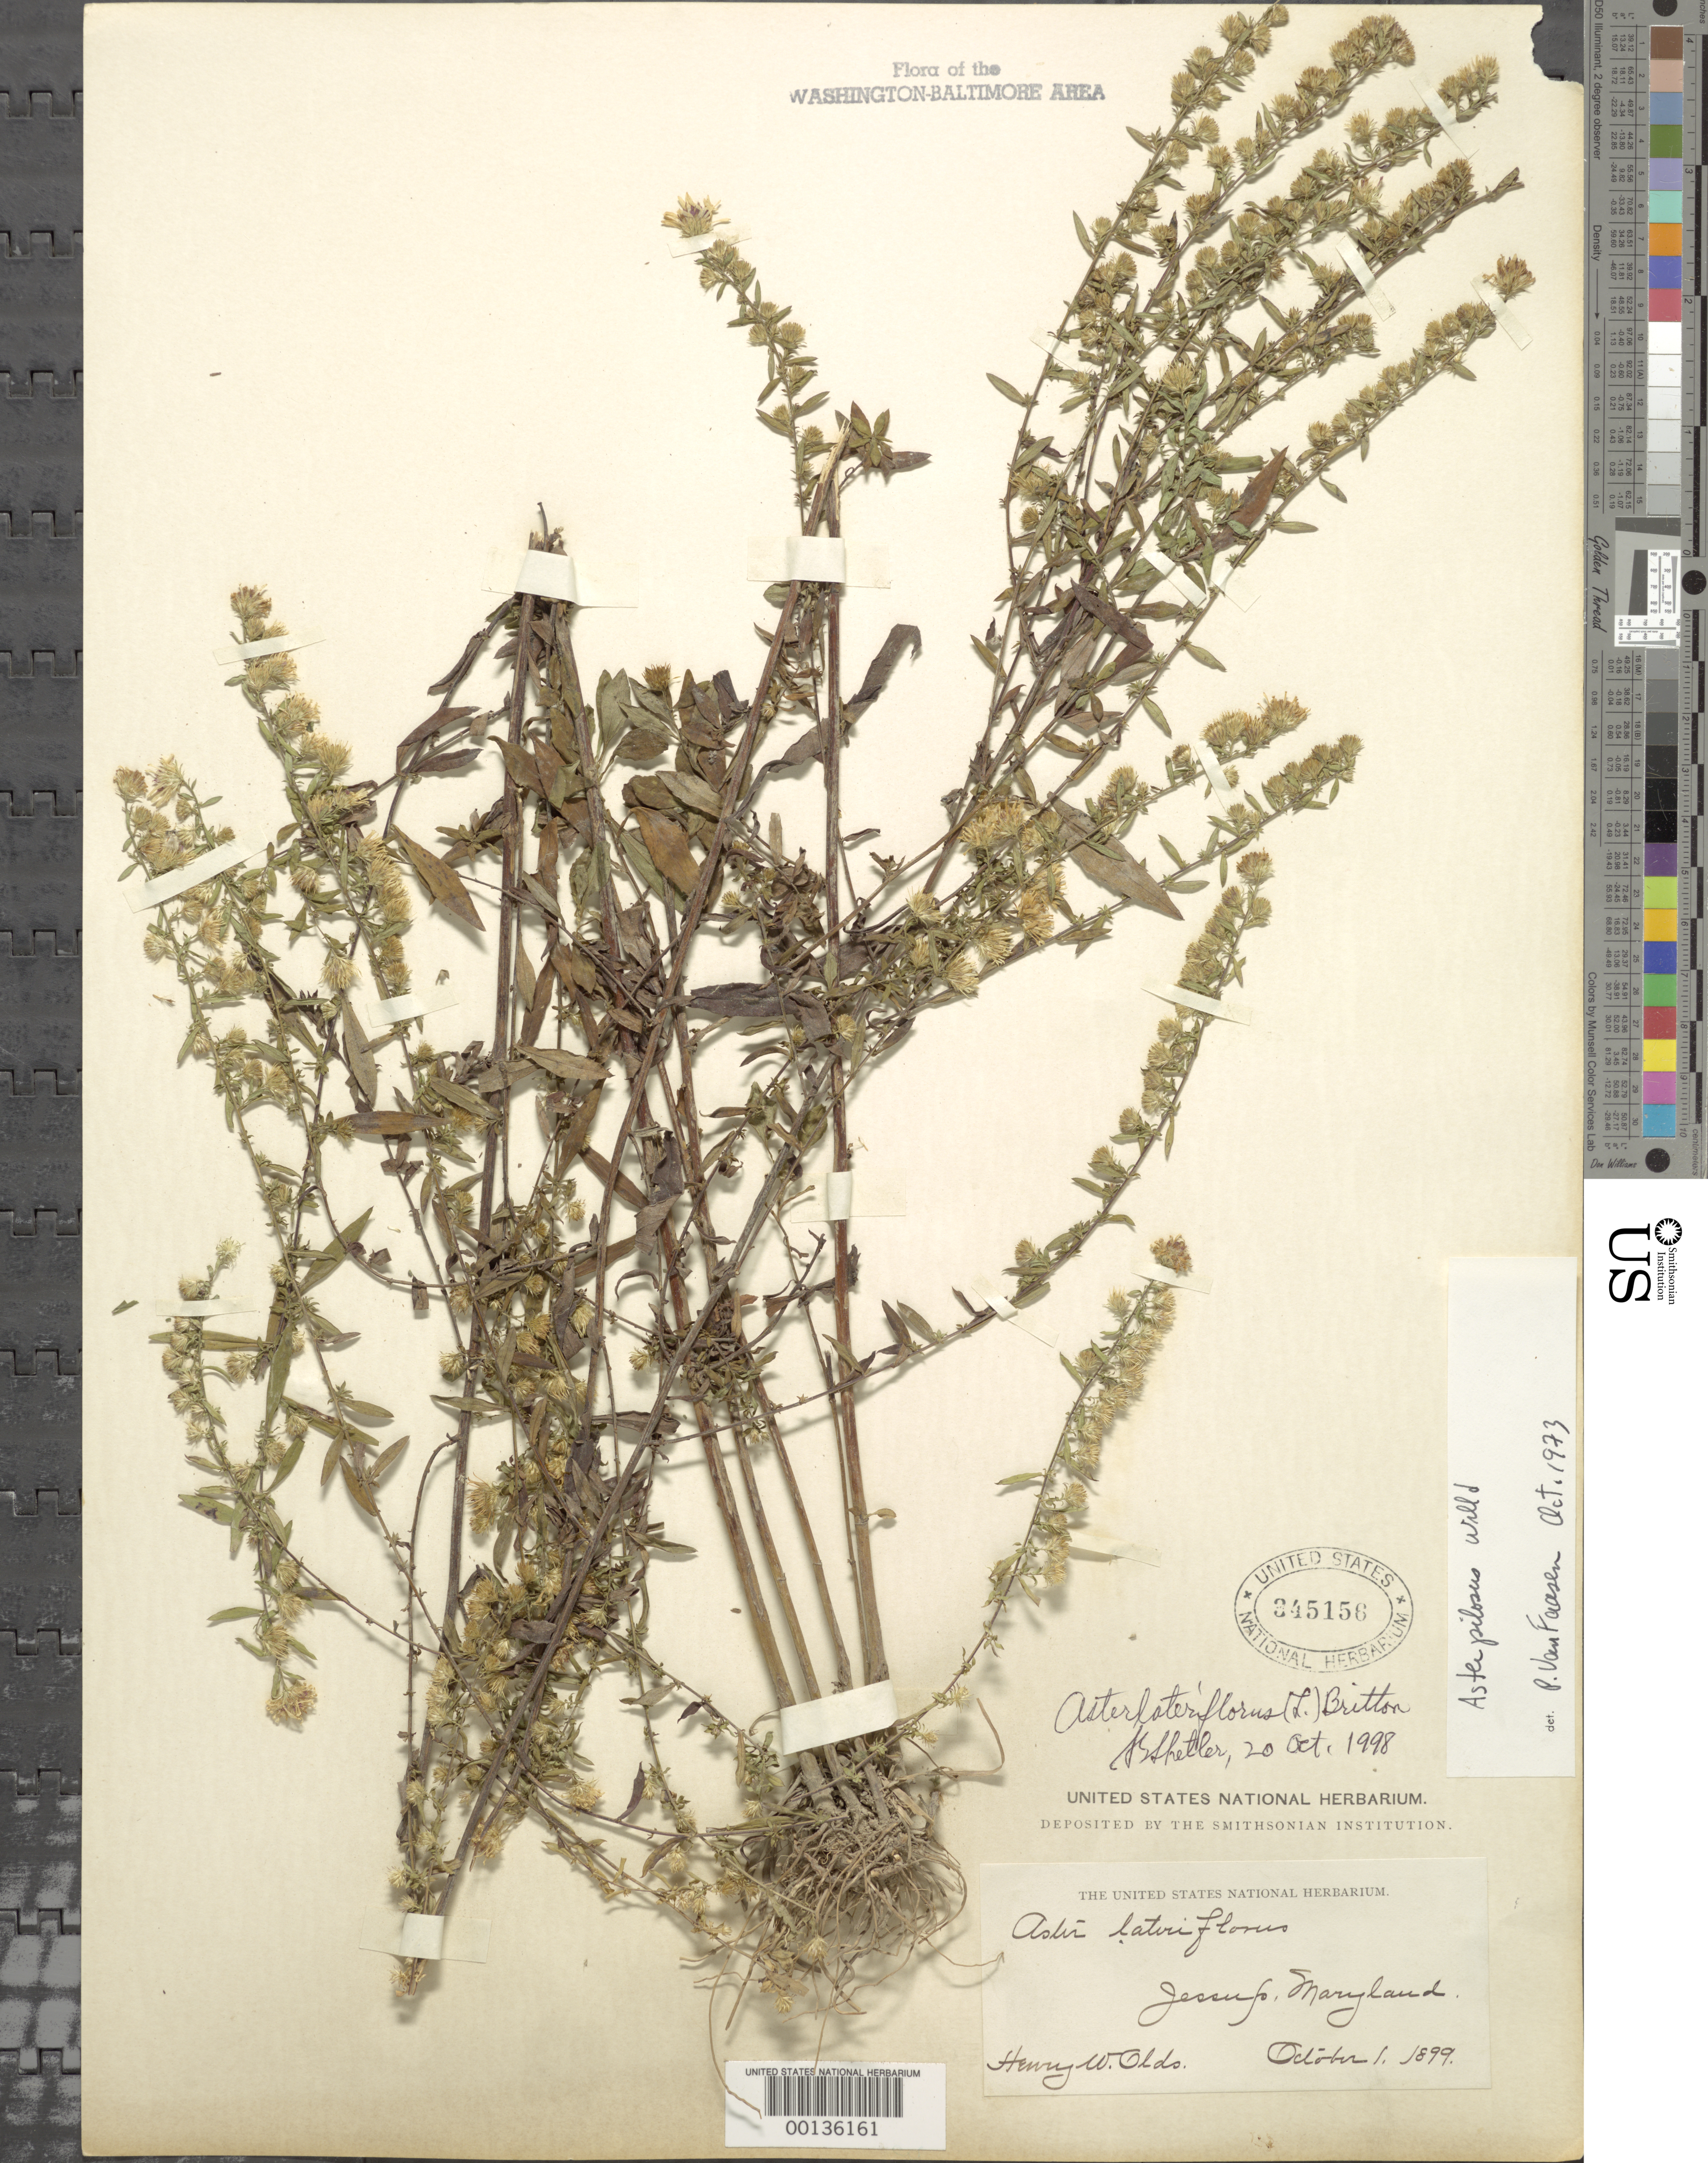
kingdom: Plantae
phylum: Tracheophyta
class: Magnoliopsida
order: Asterales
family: Asteraceae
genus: Symphyotrichum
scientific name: Symphyotrichum lateriflorum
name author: (L.) Á. Löve & D. Löve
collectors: H. W. Olds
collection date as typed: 01 Oct 1899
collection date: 1899-10-01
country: United States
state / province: Maryland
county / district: Anne Arundel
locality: Jessup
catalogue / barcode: US 345156